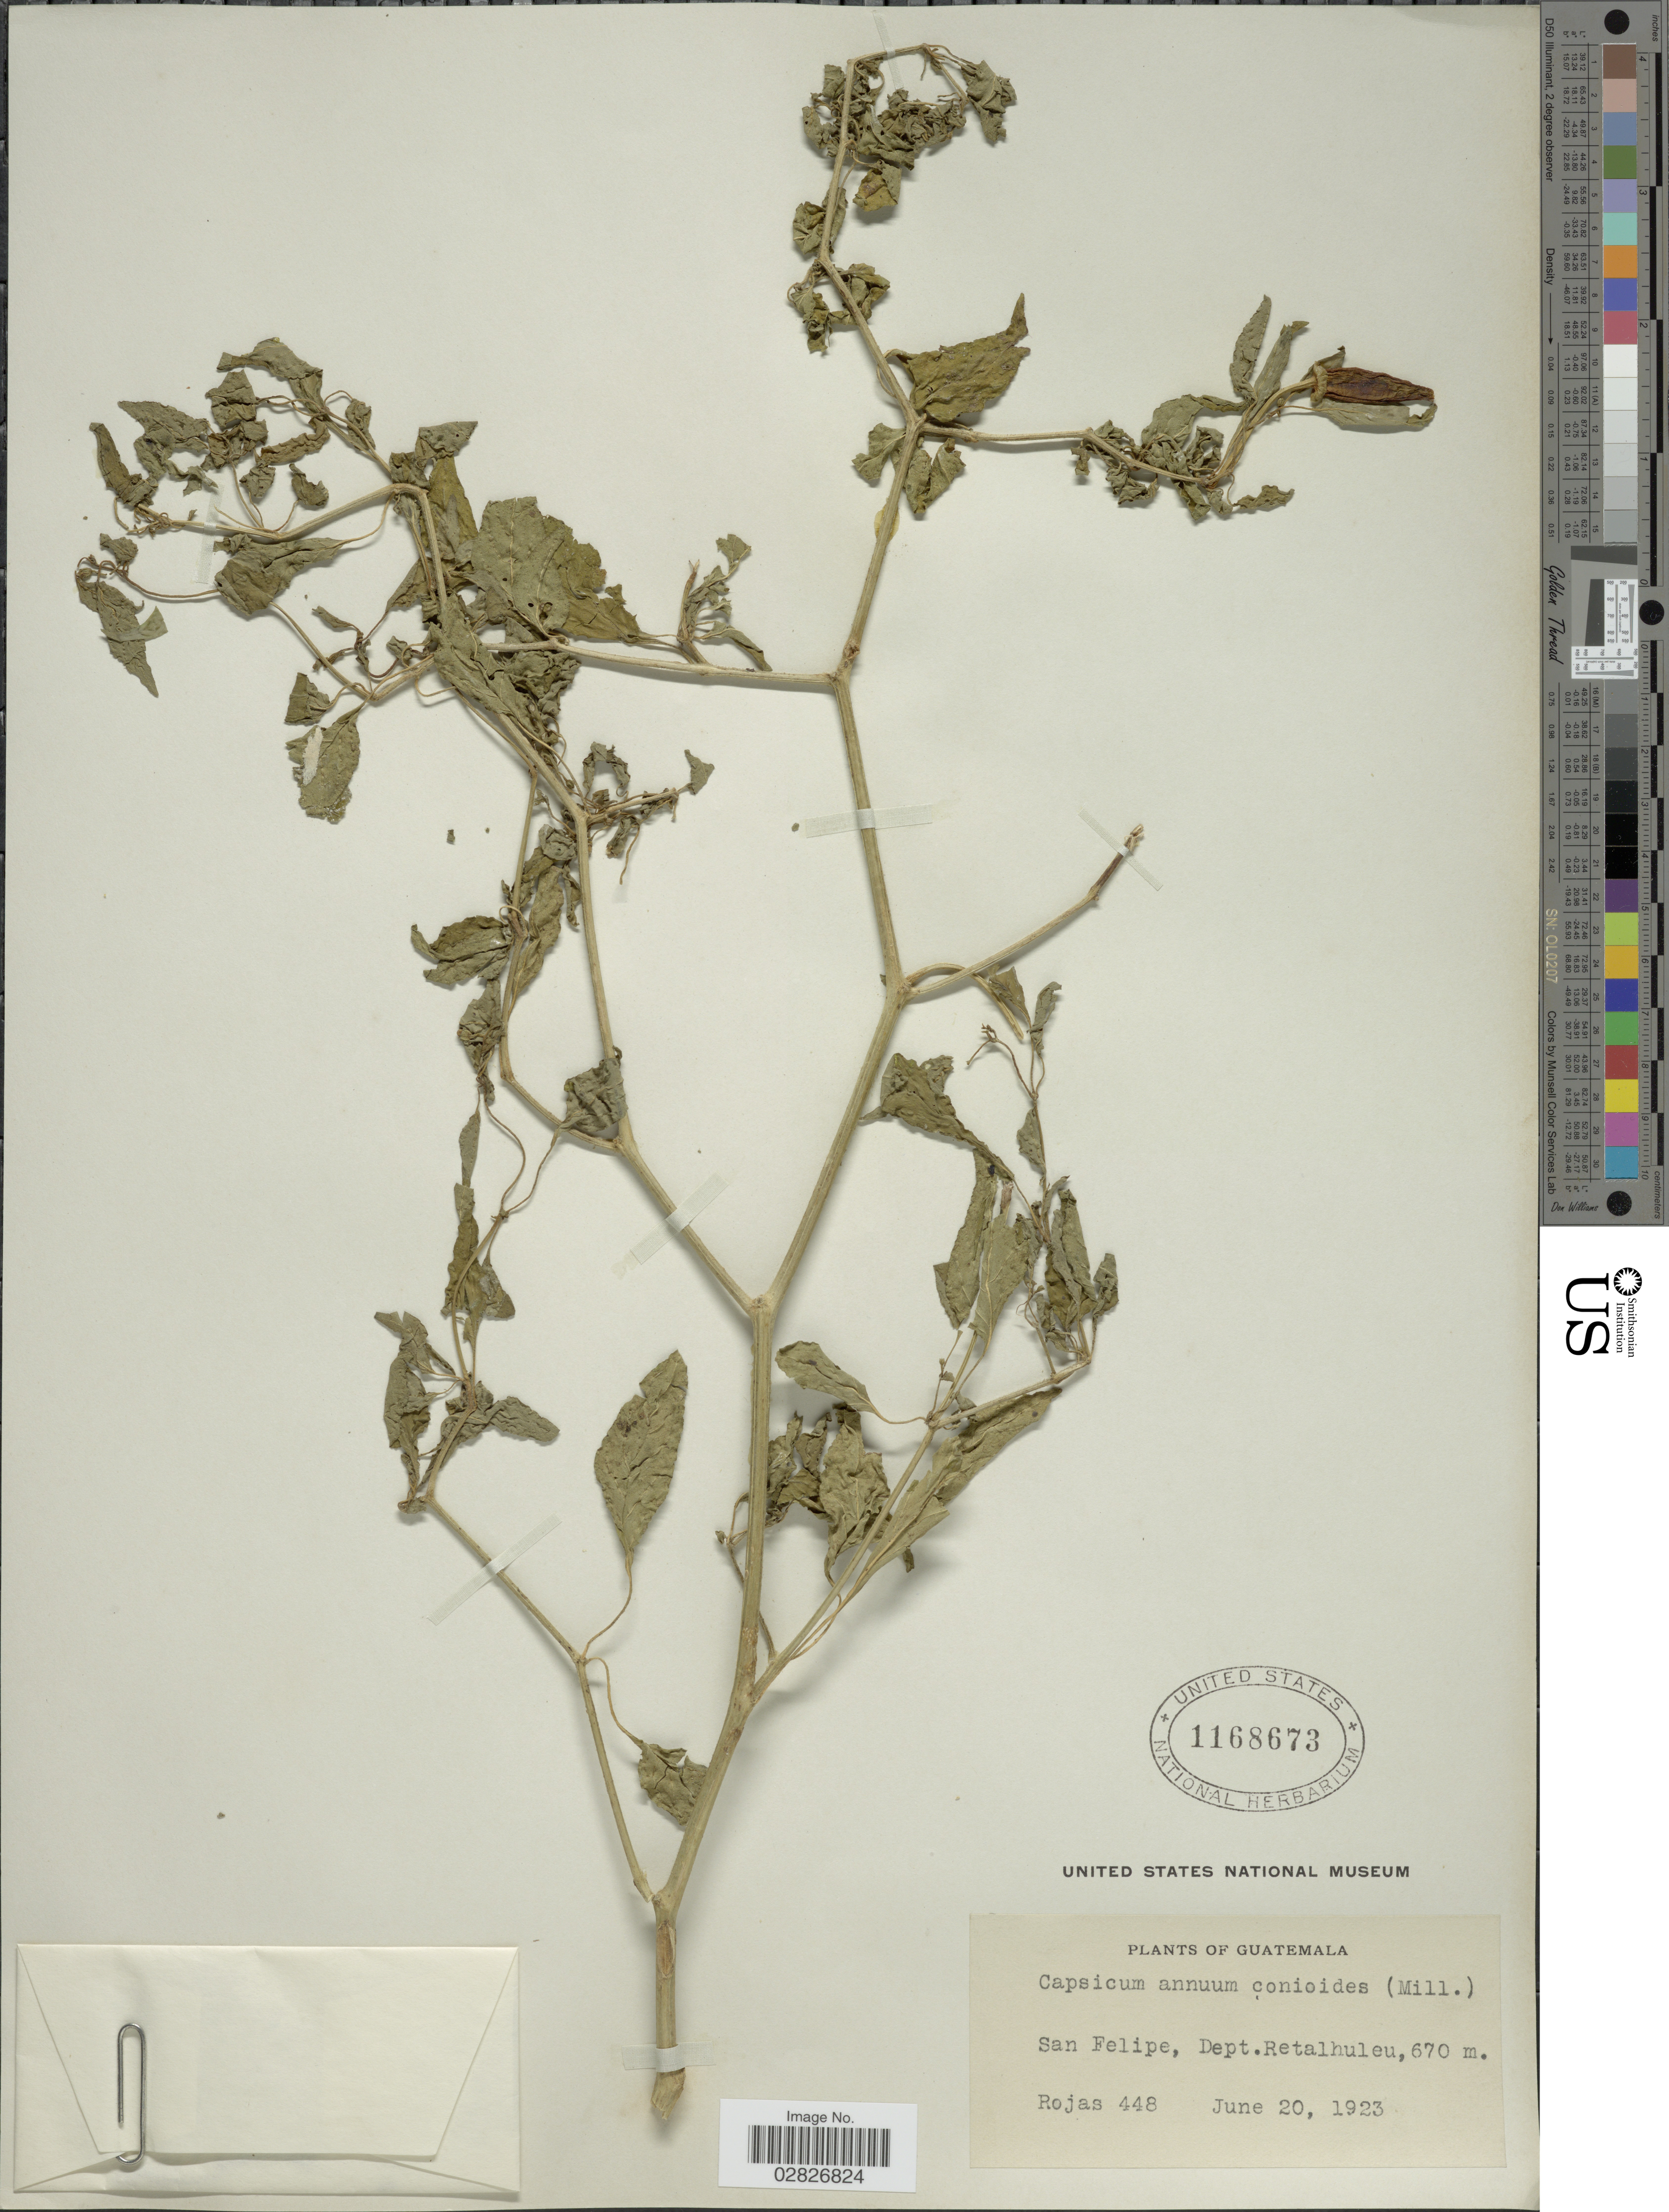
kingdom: Plantae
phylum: Tracheophyta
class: Magnoliopsida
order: Solanales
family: Solanaceae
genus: Capsicum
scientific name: Capsicum annuum var. conoides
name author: (Mill.) Irish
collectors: Rojas, --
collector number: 448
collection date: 1923-06-20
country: Guatemala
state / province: Retalhuleu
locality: San Felipe, Dept. Retalhuleu.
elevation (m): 670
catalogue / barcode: US 1168673